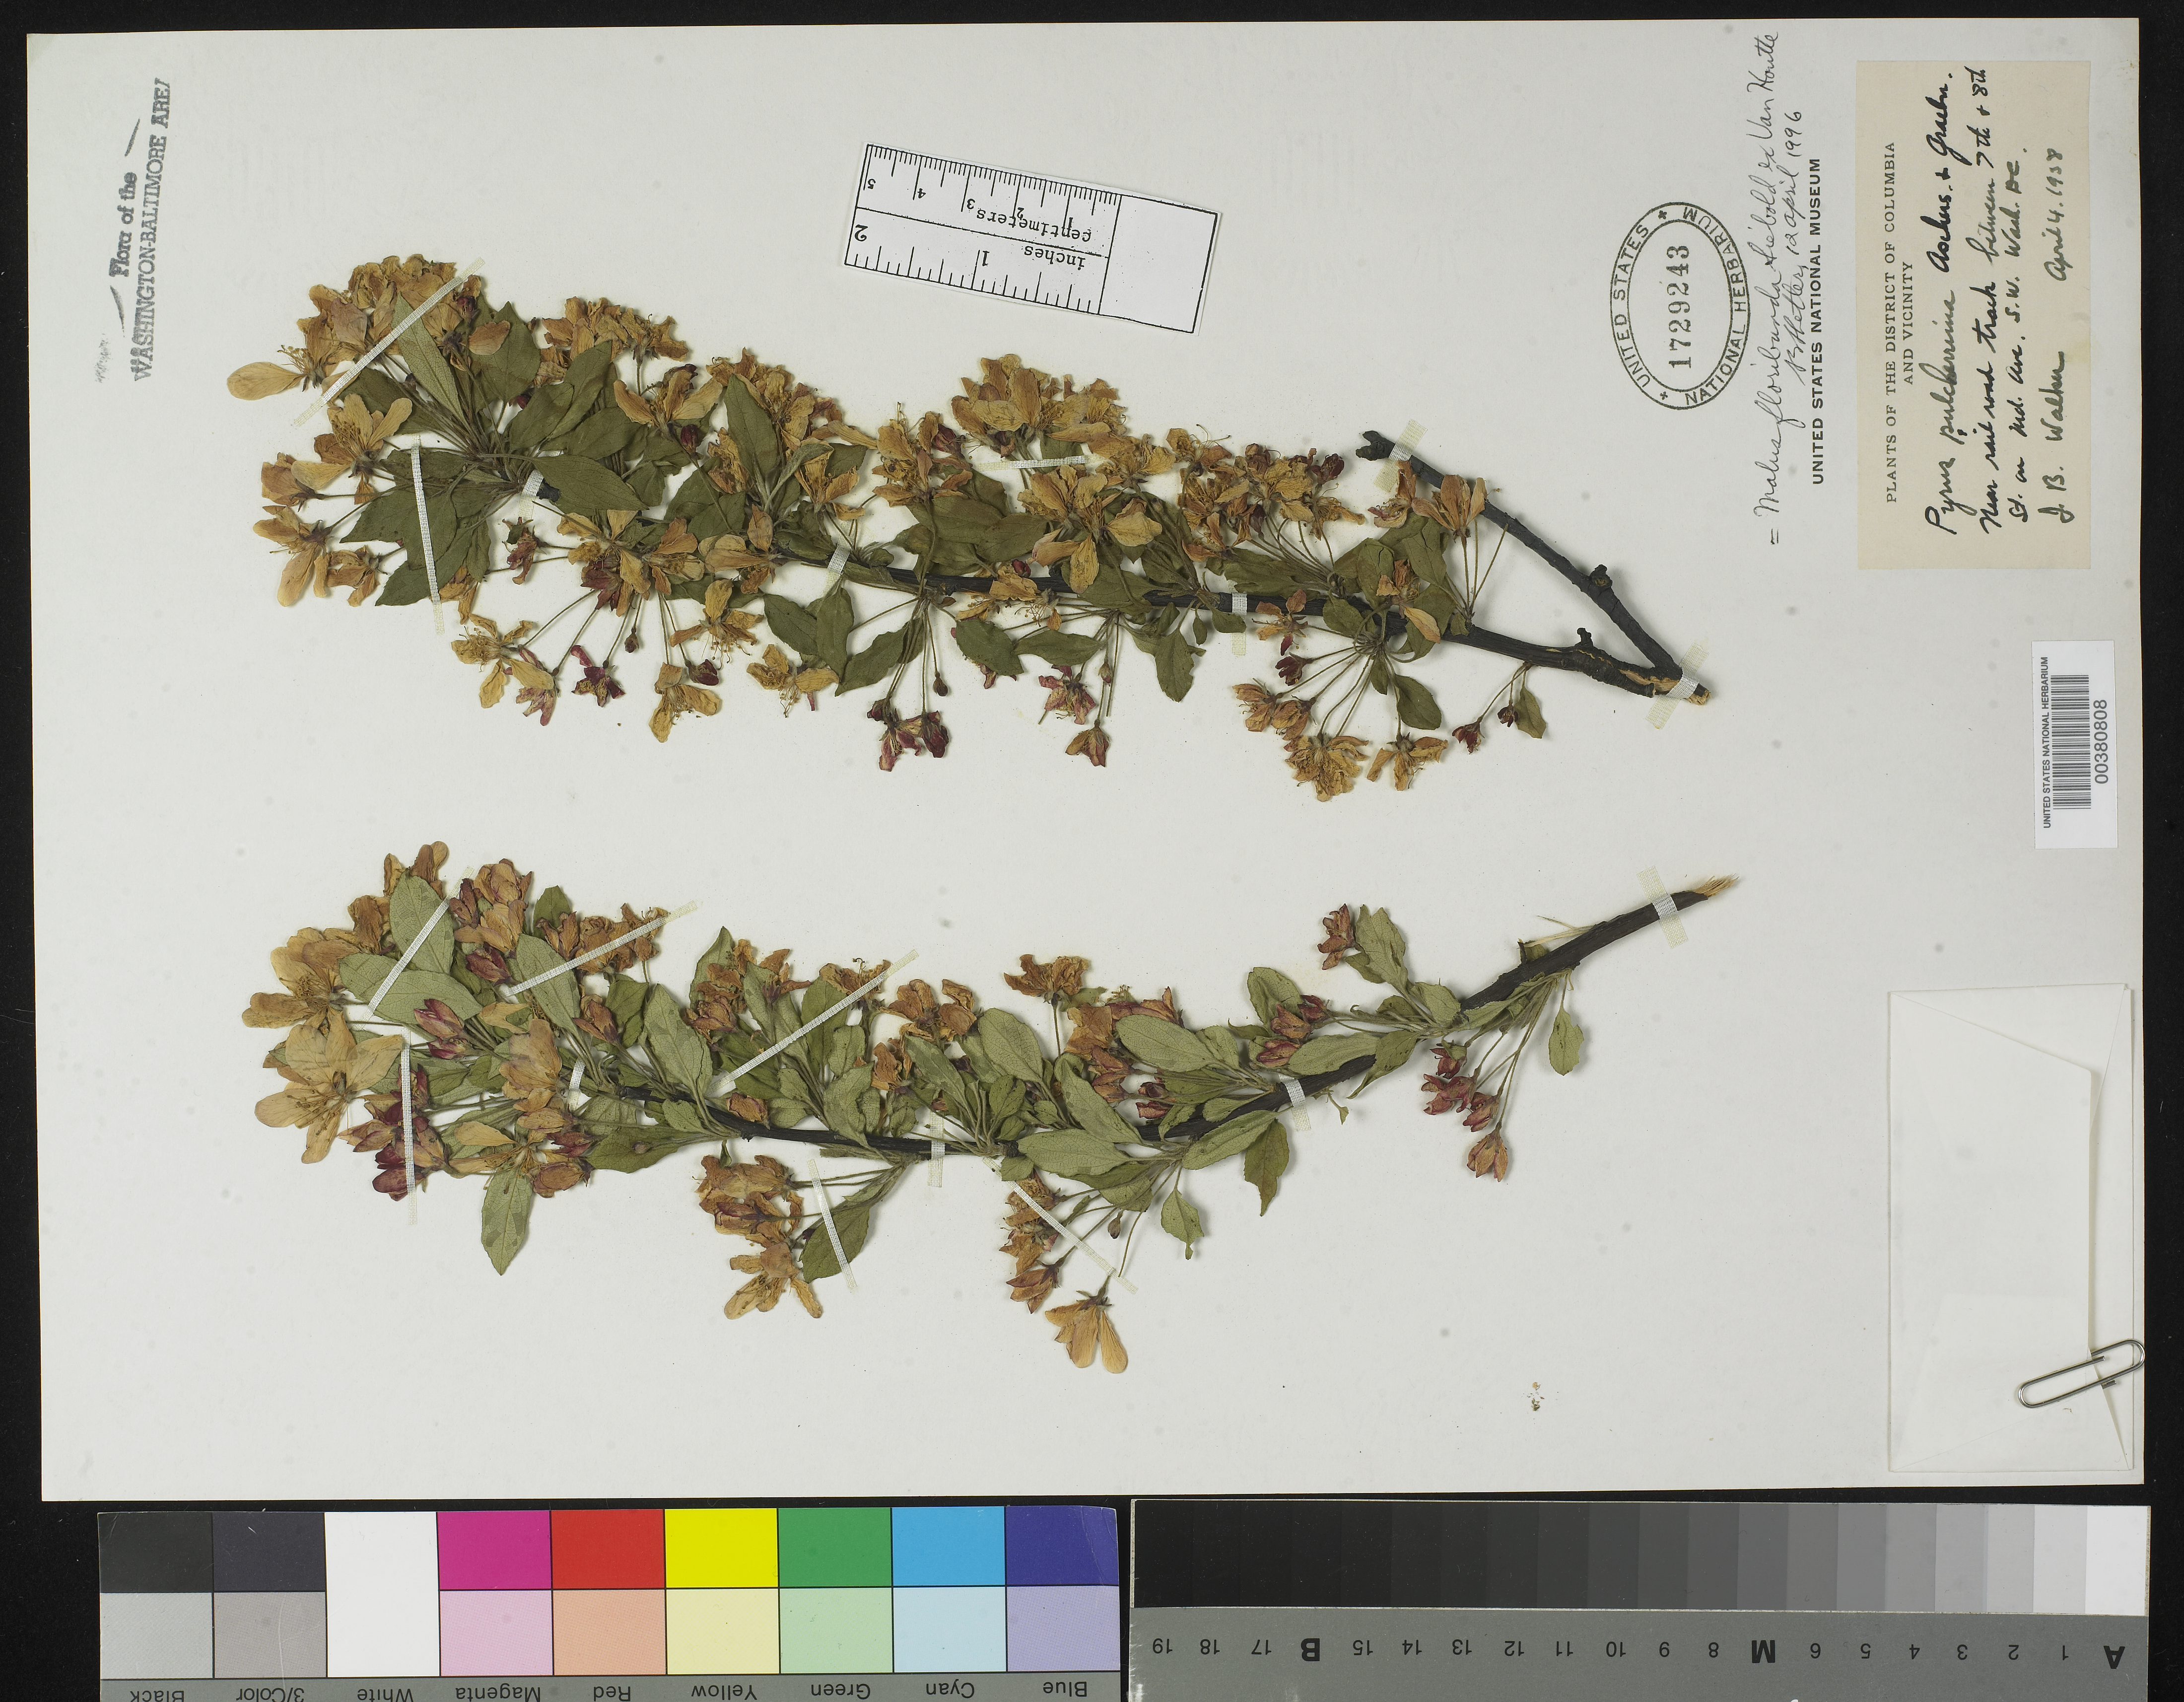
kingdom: Plantae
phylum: Tracheophyta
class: Magnoliopsida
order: Rosales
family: Rosaceae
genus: Malus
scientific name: Malus floribunda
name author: Siebold ex Van Houtte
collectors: J. Walker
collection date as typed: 04 Apr 1938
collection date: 1938-04-04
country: United States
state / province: District of Columbia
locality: Between 7th and 8th St. Md. Ave SW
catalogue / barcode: US 1729243